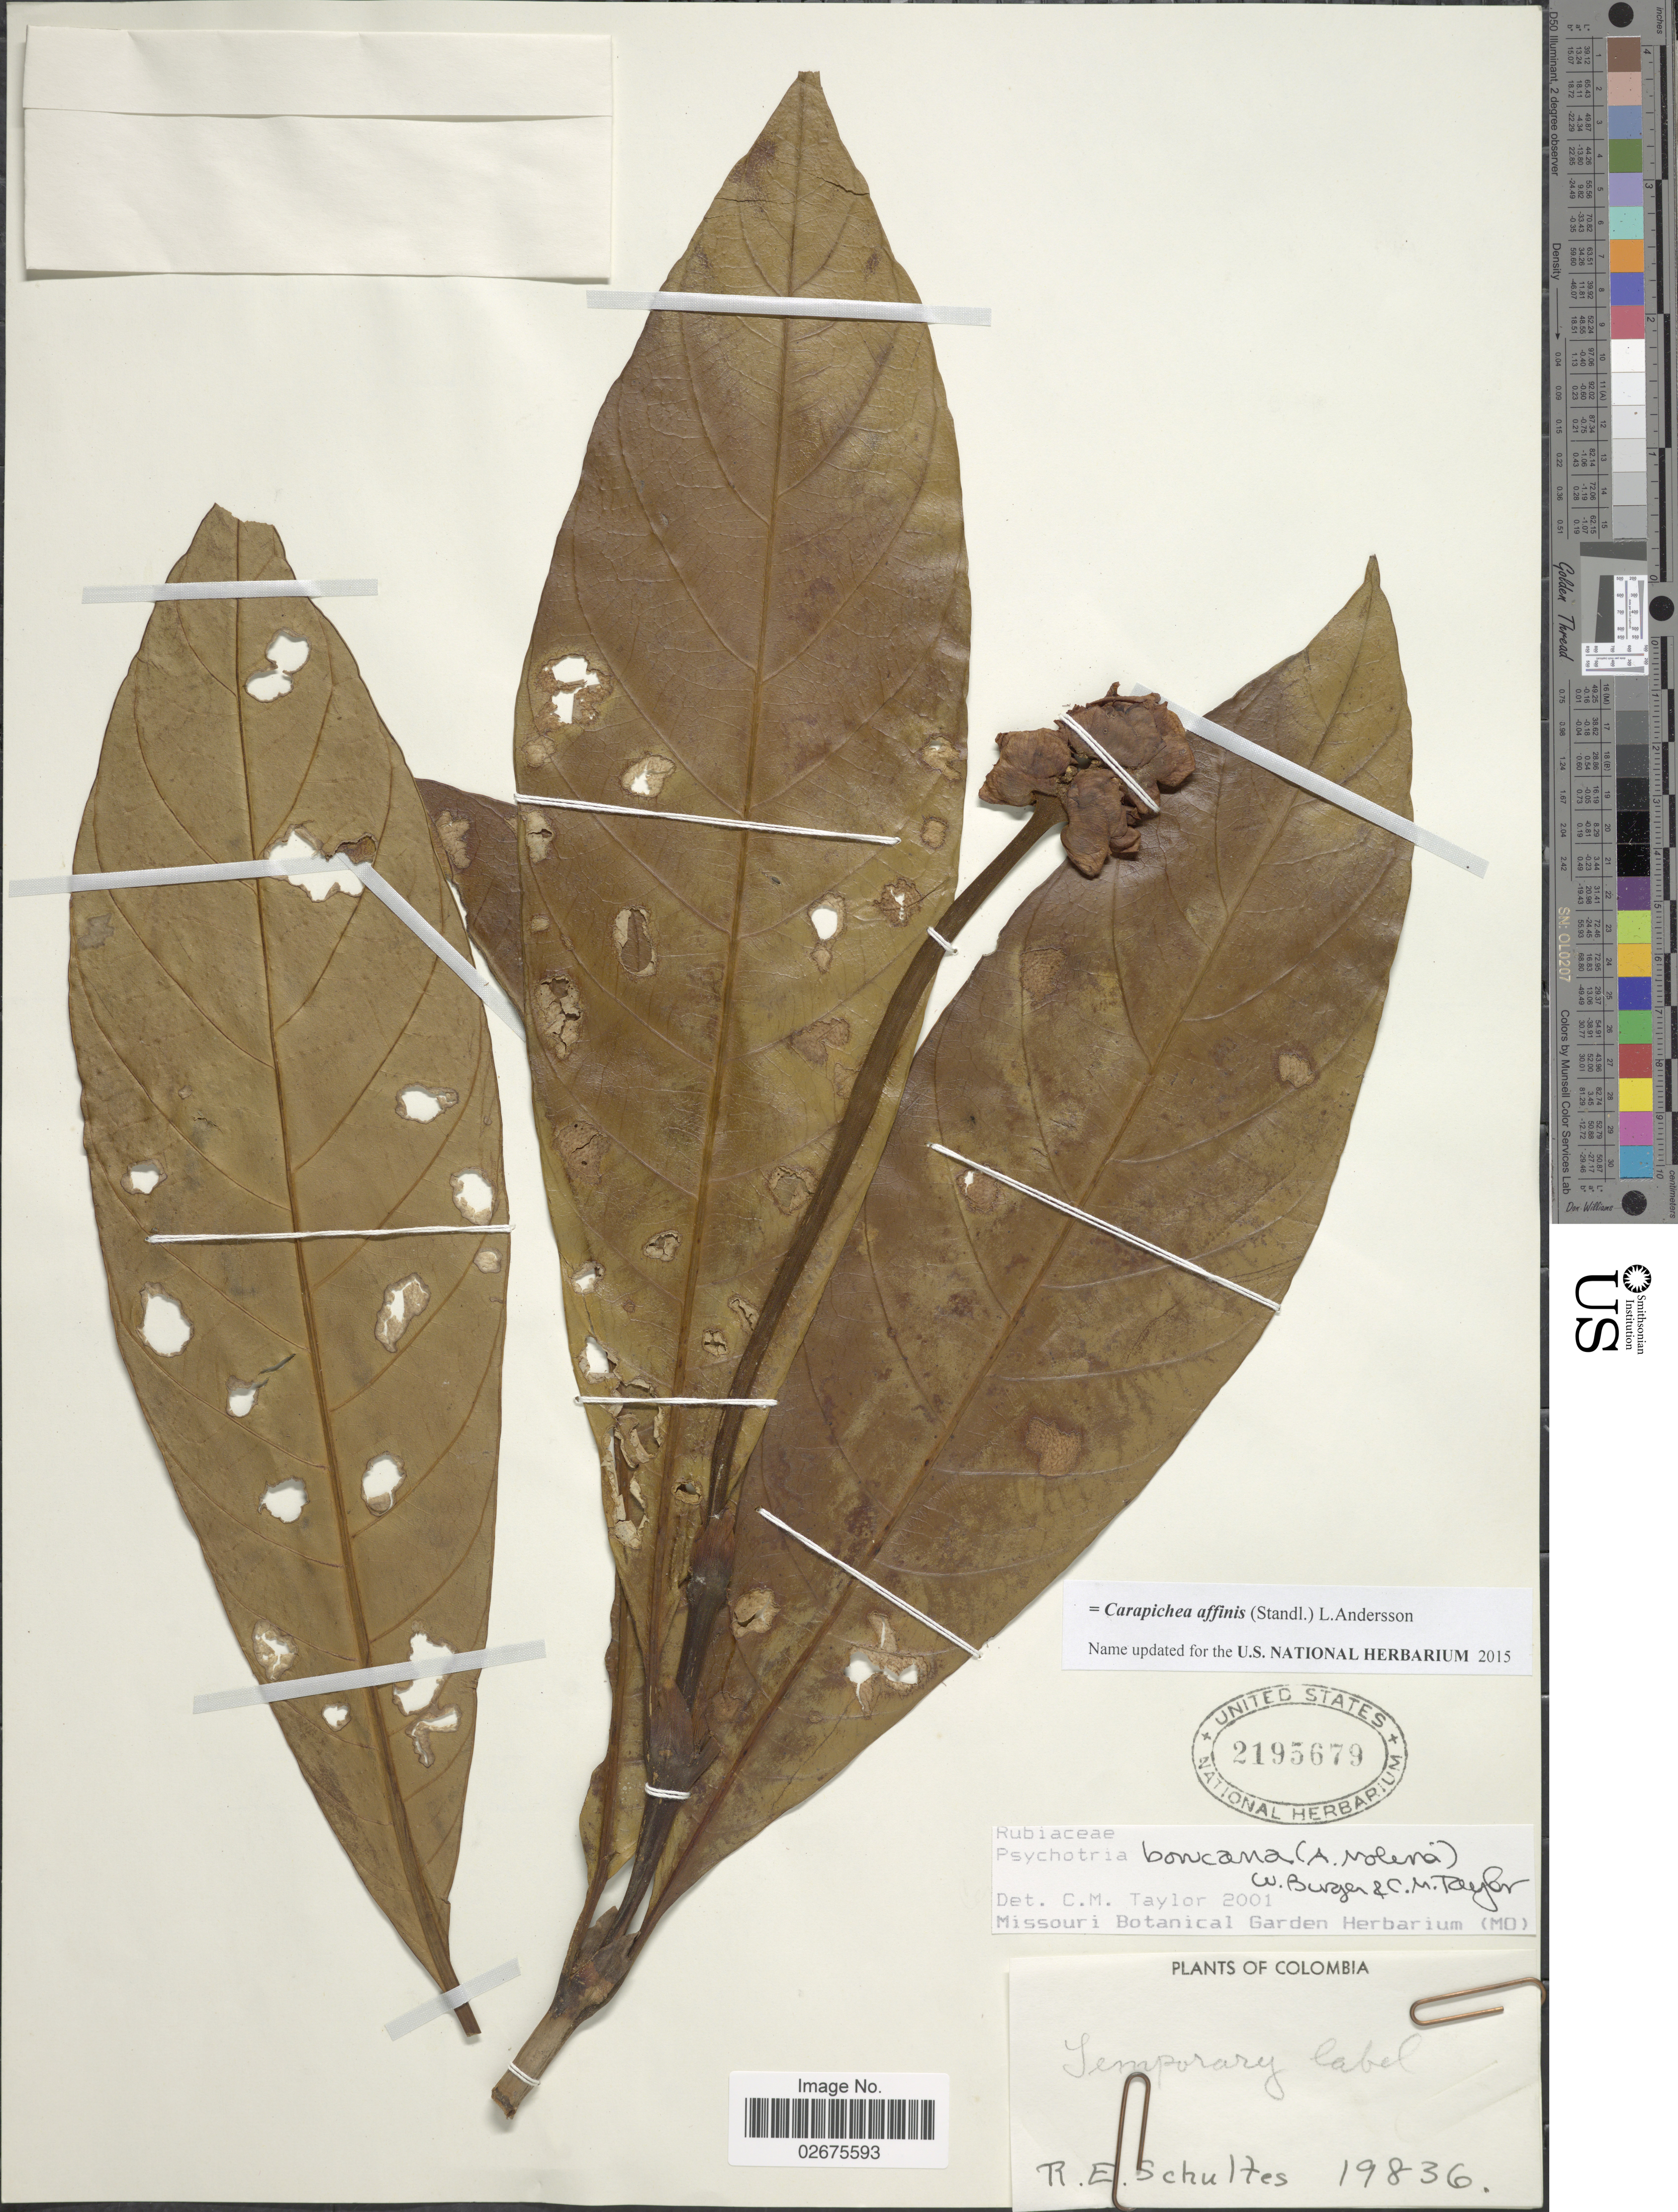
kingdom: Plantae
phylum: Tracheophyta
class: Magnoliopsida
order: Gentianales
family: Rubiaceae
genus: Carapichea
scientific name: Carapichea affinis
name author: (Standl.) L. Andersson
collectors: R. E. Schultes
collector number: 19836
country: Colombia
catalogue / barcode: US 2195679